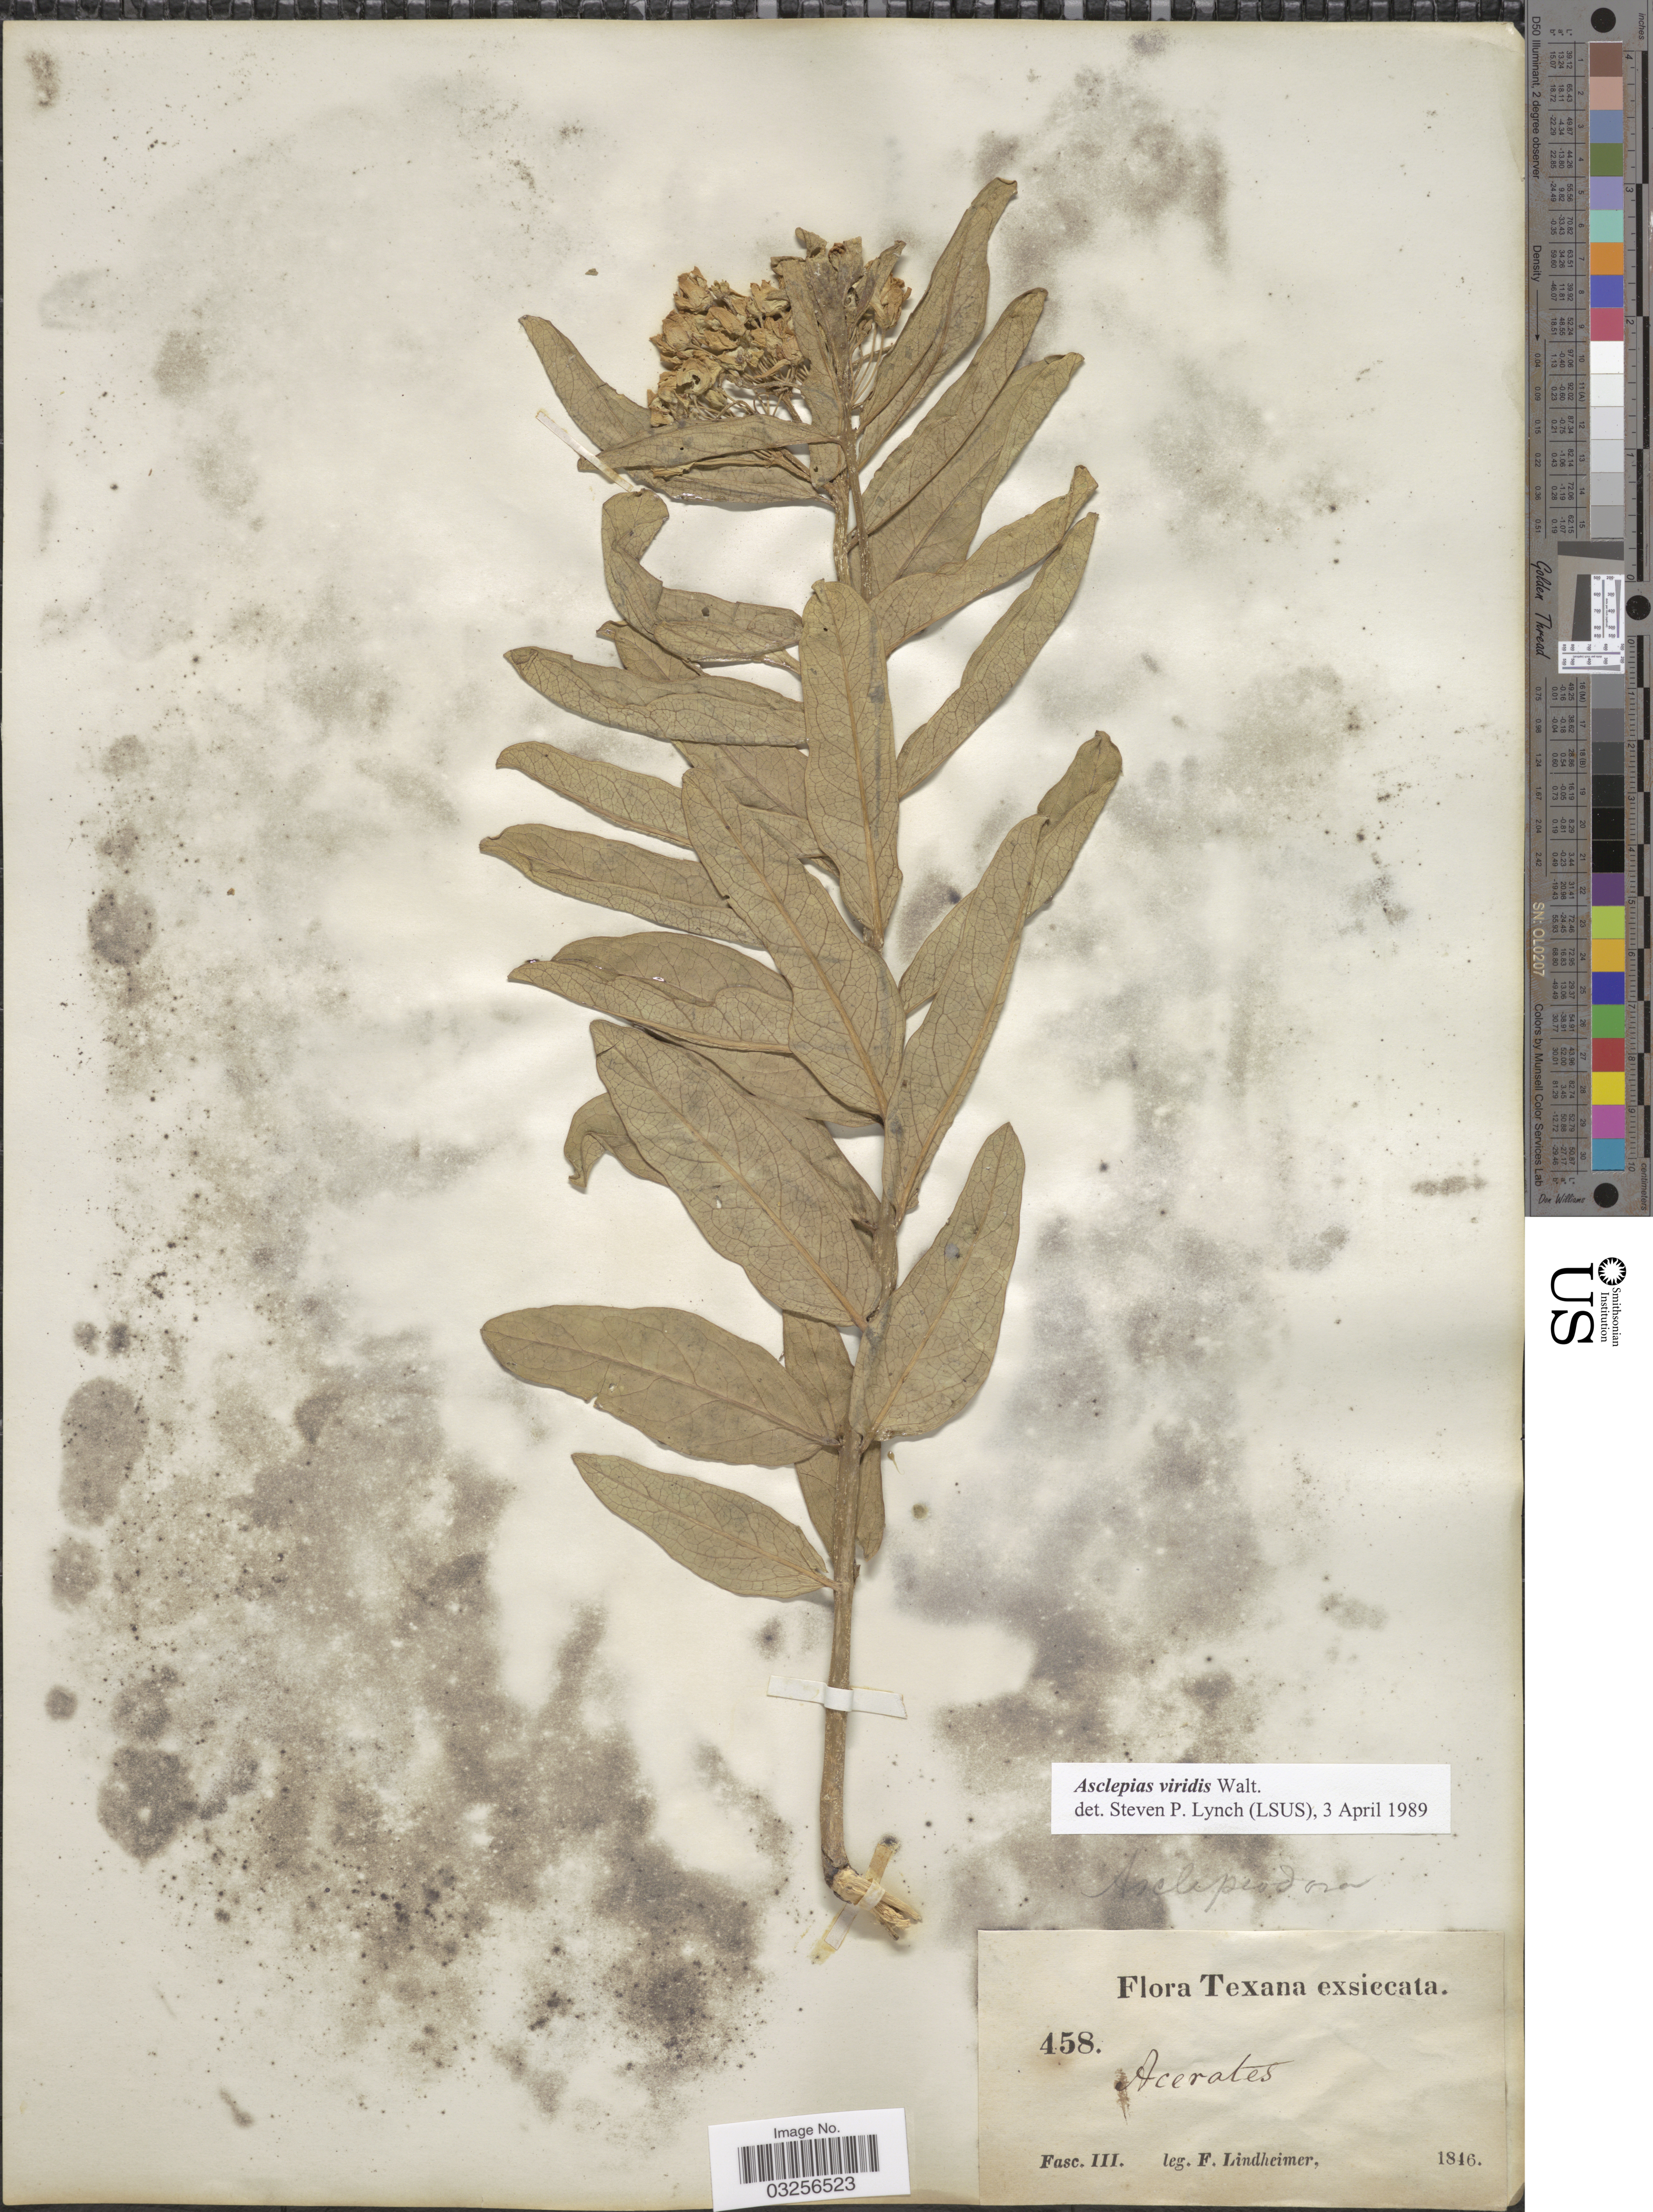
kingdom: Plantae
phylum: Tracheophyta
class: Magnoliopsida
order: Gentianales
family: Apocynaceae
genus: Asclepias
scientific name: Asclepias viridis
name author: Walter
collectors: F. Lindheimer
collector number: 458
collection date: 1846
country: United States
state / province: Texas